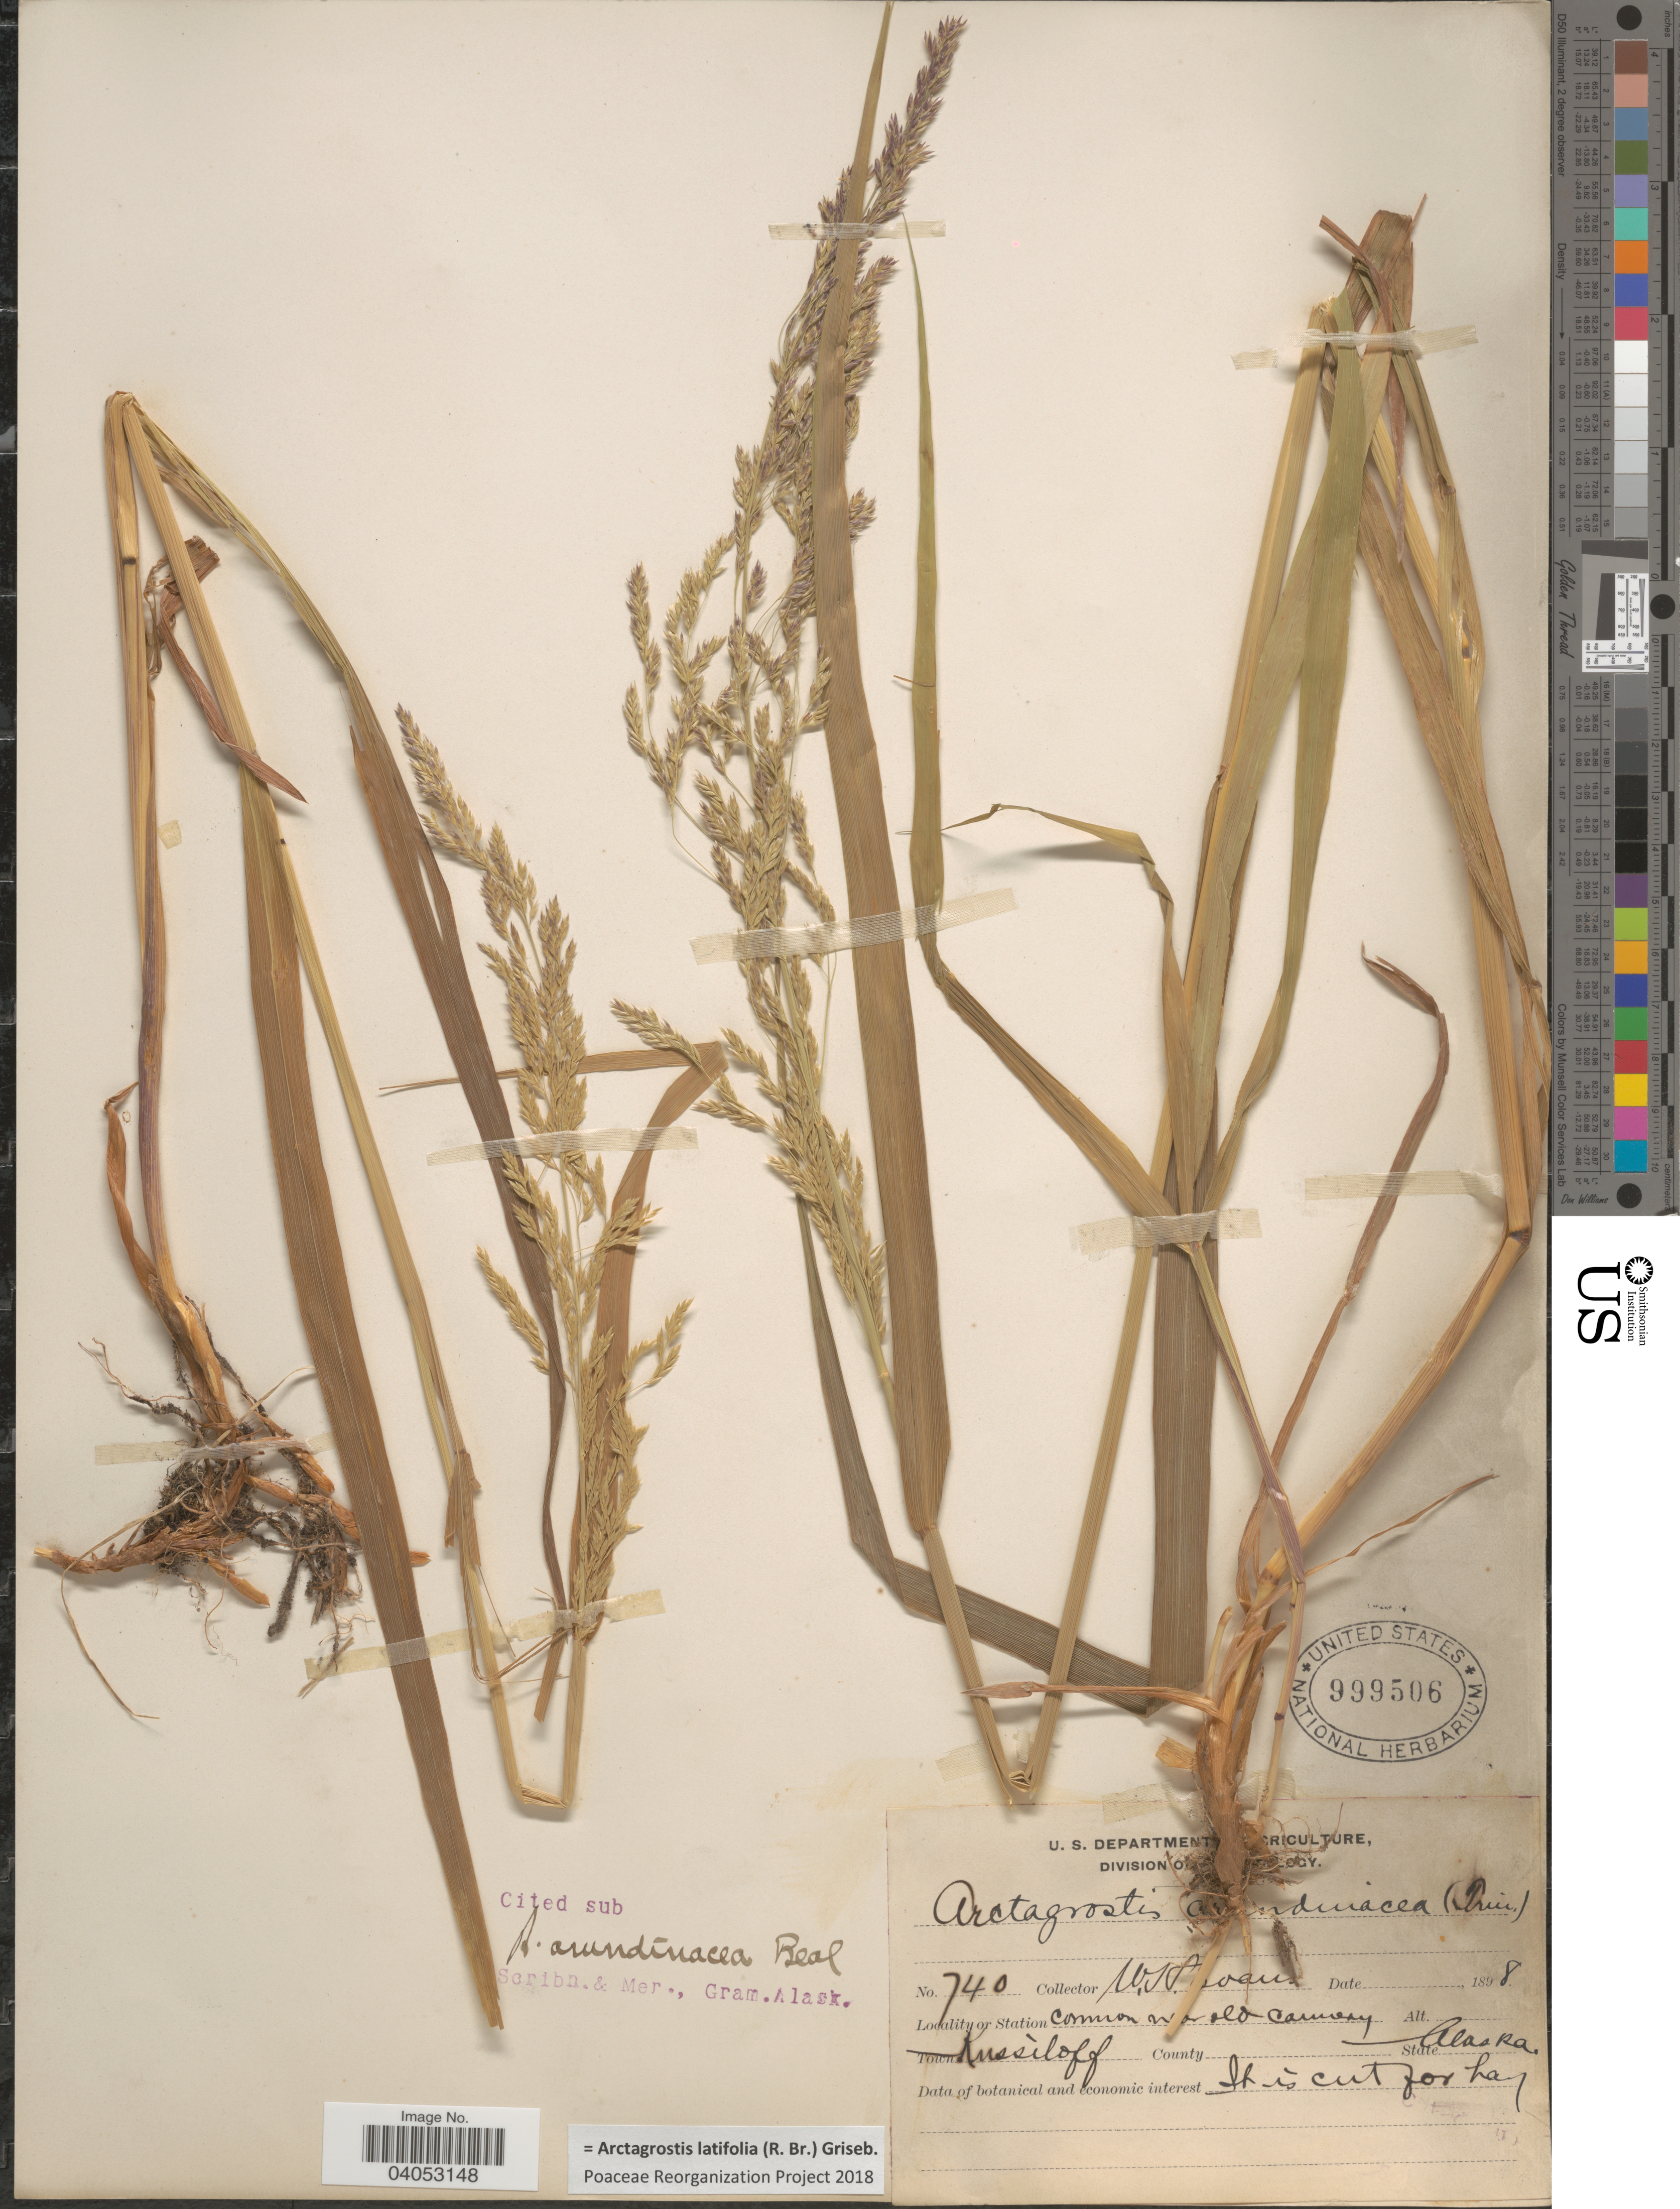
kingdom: Plantae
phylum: Tracheophyta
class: Liliopsida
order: Poales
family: Poaceae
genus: Arctagrostis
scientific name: Arctagrostis latifolia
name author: (R. Br.) Griseb.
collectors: W. H. Evans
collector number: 740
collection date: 1898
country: United States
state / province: Alaska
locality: Town Kussiloff.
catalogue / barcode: US 999506